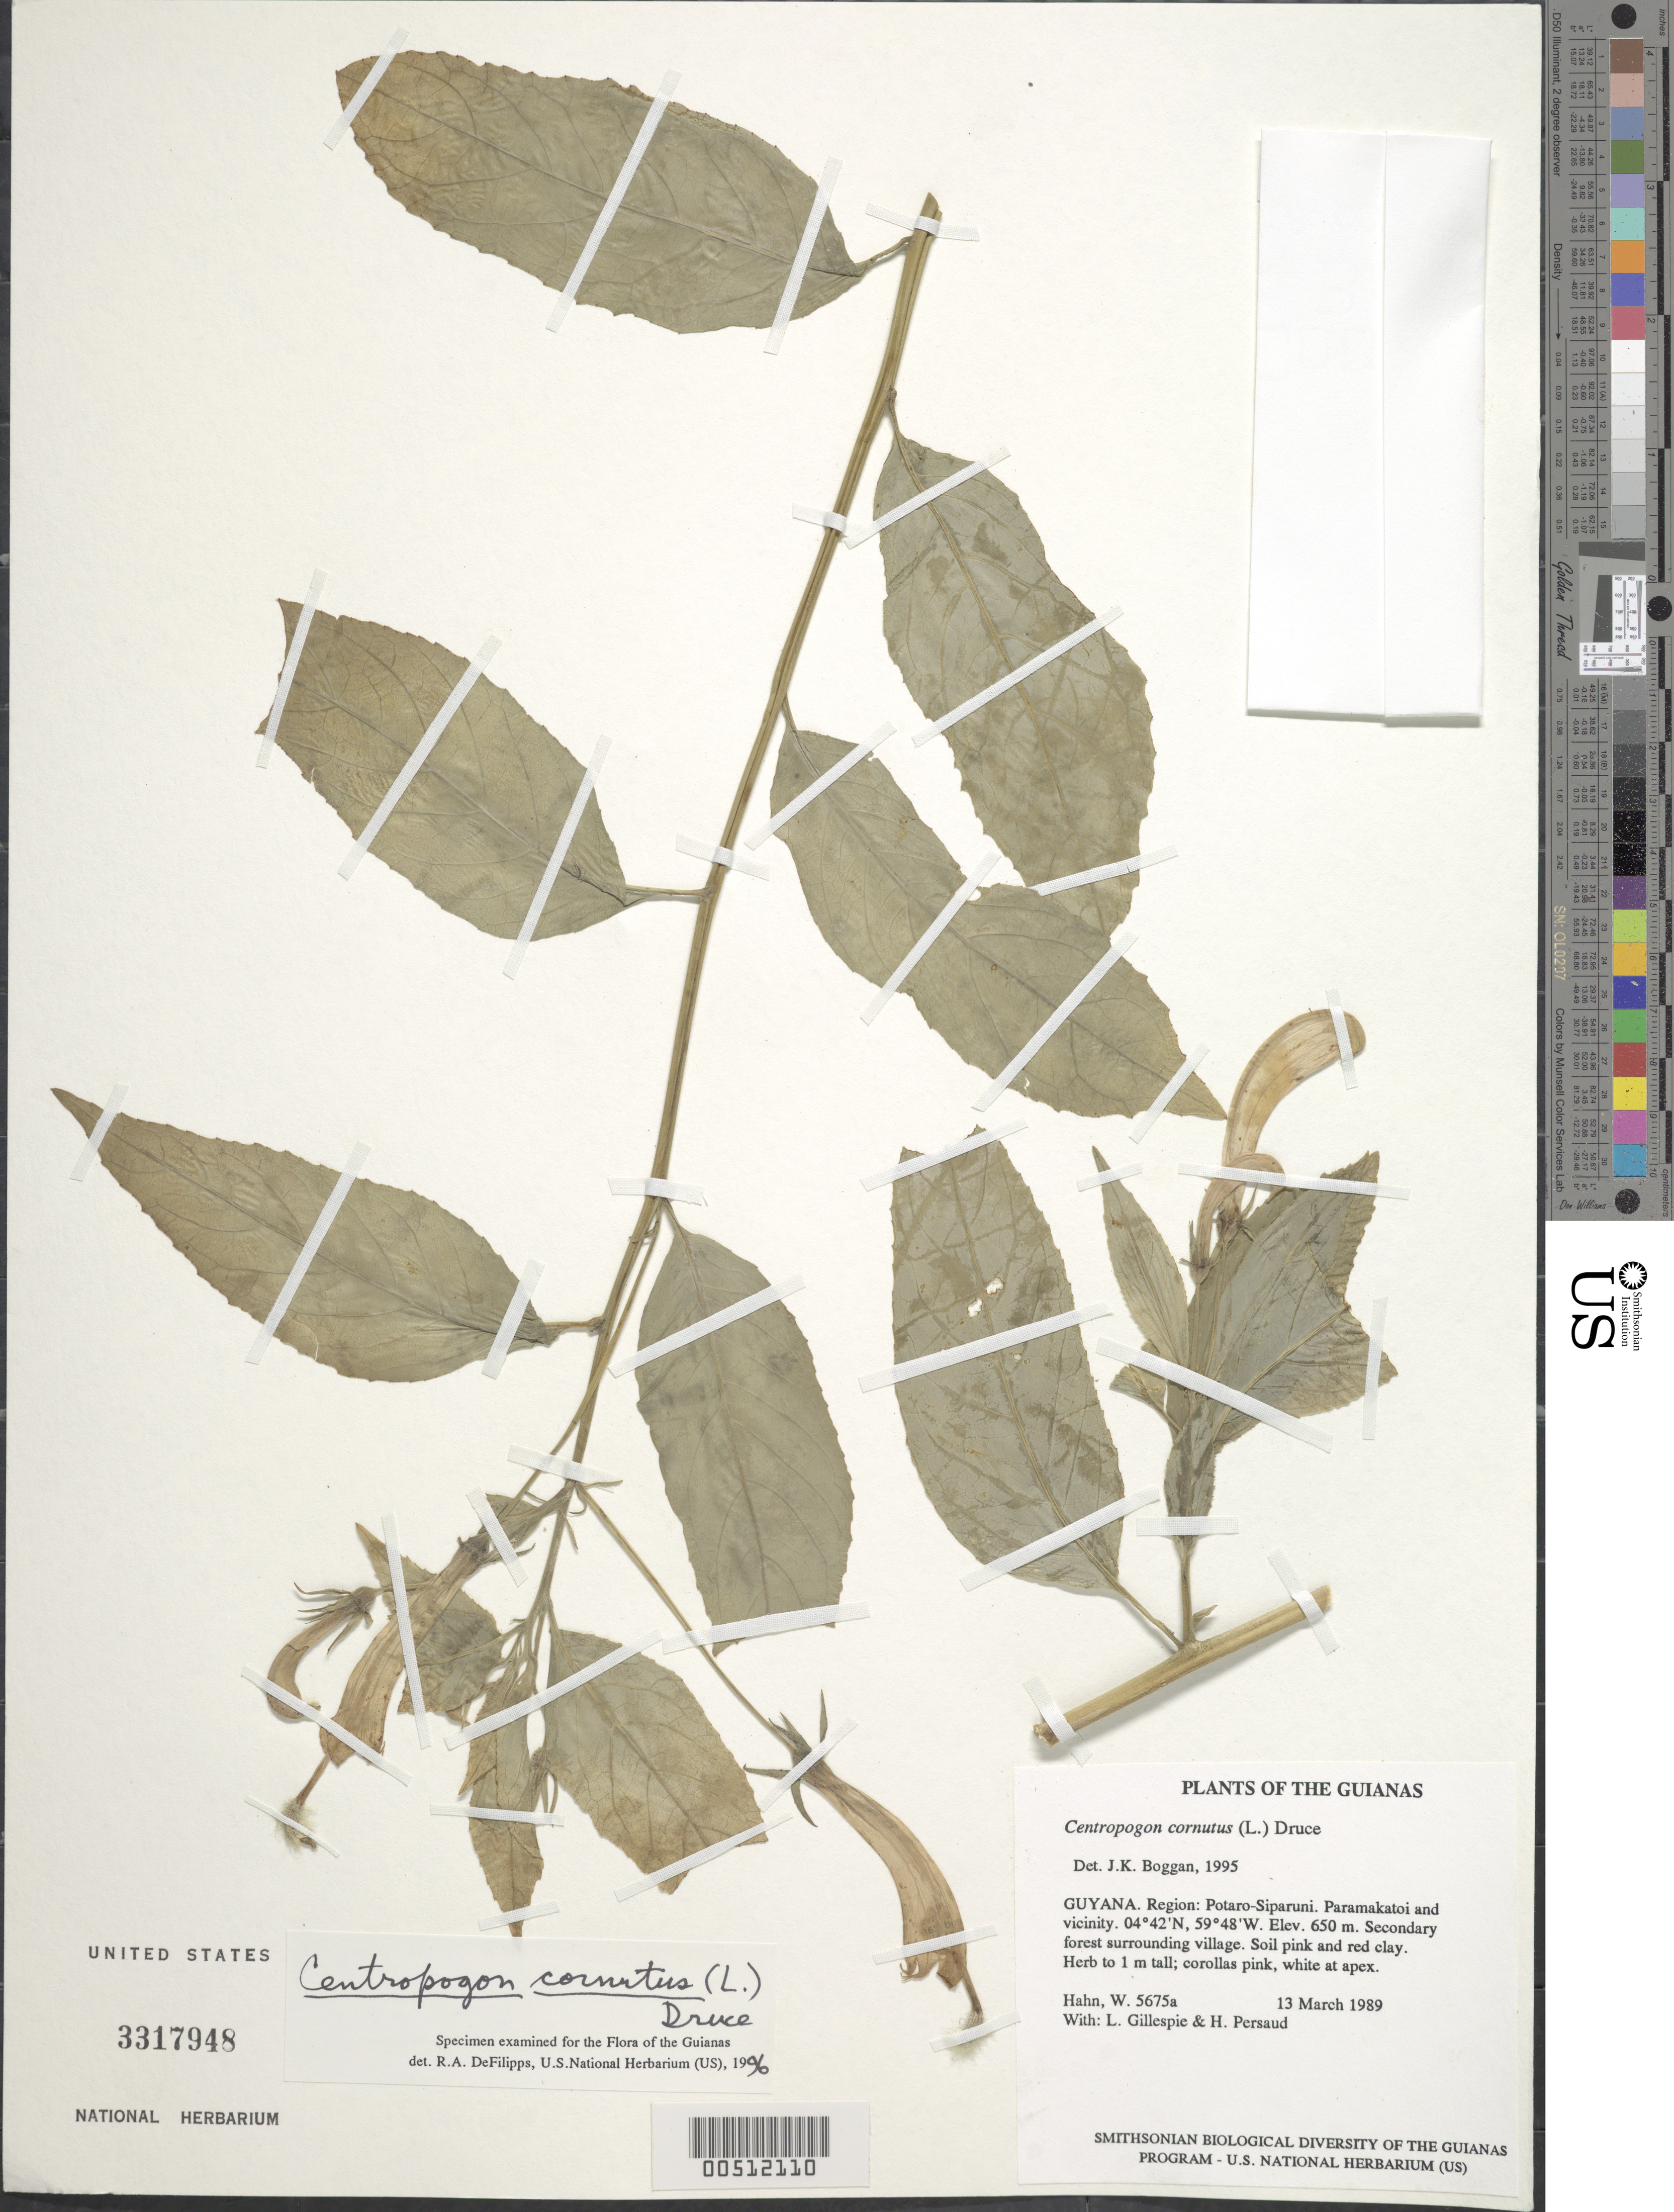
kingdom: Plantae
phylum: Tracheophyta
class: Magnoliopsida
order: Asterales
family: Campanulaceae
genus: Centropogon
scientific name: Centropogon cornutus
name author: (L.) Druce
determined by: DeFilipps, R. A.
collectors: W. Hahn, L. J. Gillespie & H. Persaud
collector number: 5675 a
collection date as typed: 13 March 1989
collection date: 1989-03-13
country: Guyana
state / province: Potaro-Siparuni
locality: Paramakatoi and vicinity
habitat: Secondary forest surrounding village. Soil pink and red clay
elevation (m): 650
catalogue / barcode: US 3317948